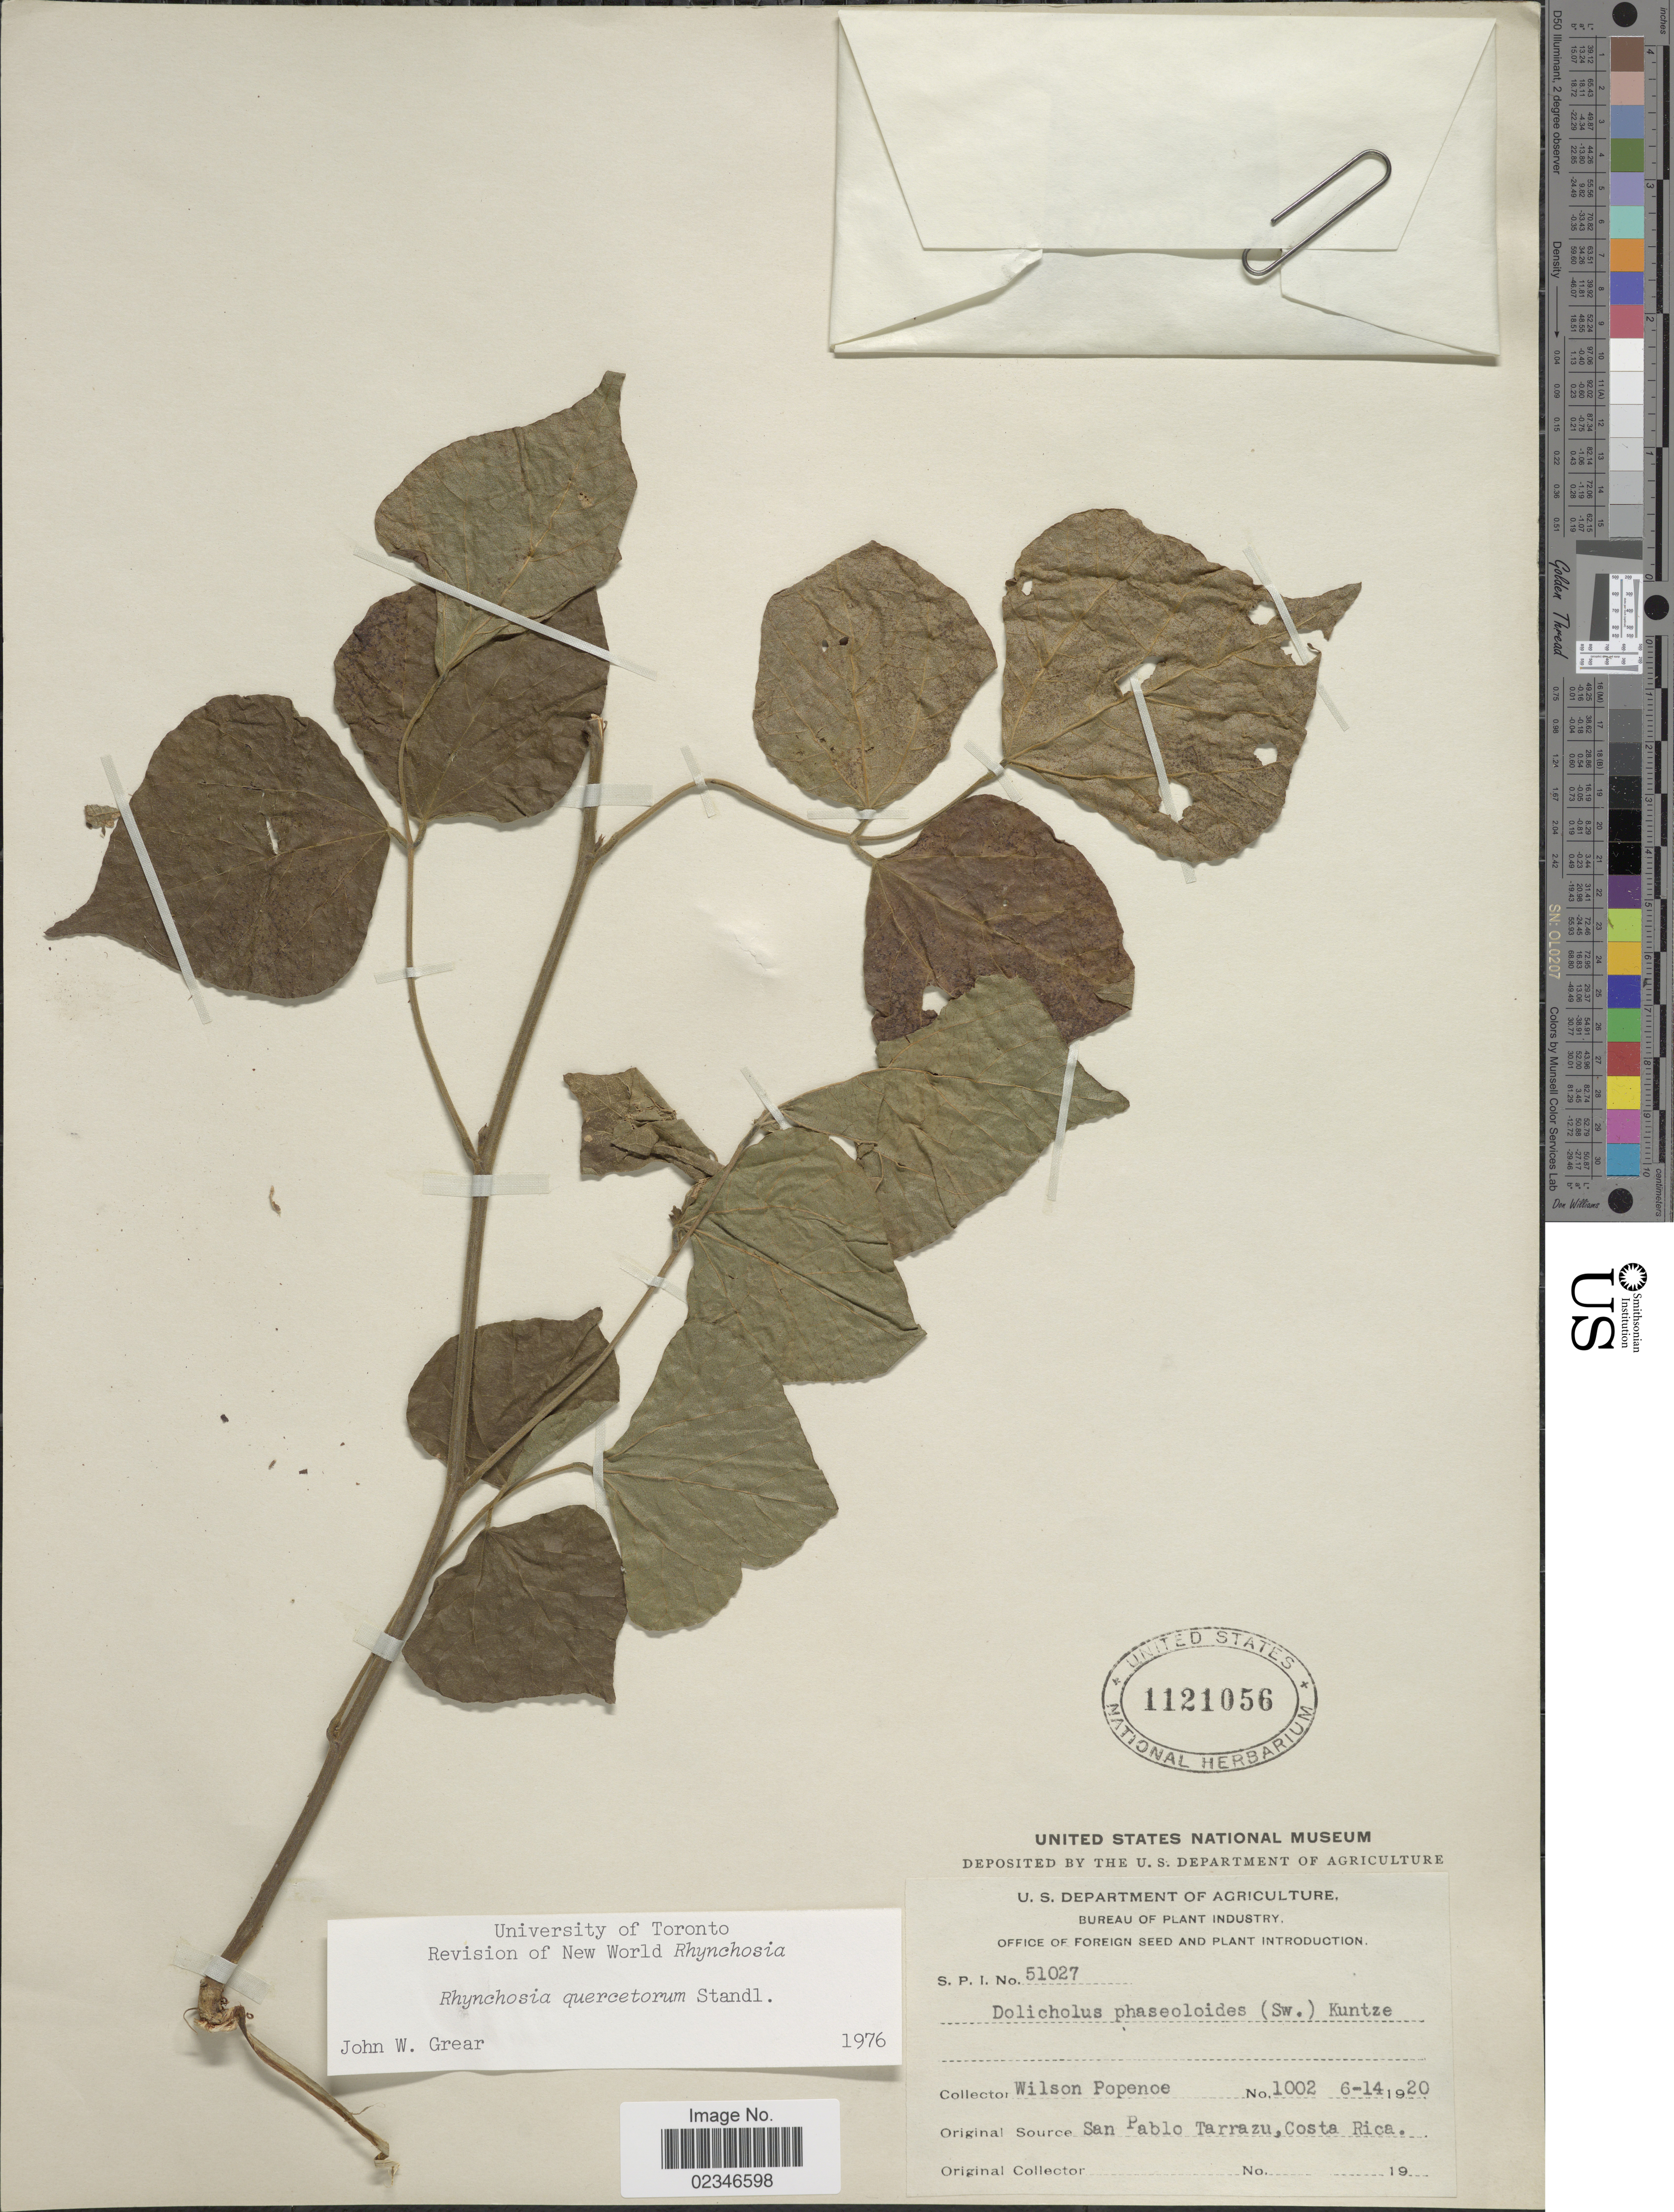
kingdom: Plantae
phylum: Tracheophyta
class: Magnoliopsida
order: Fabales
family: Fabaceae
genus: Rhynchosia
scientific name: Rhynchosia quercetorum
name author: Standl.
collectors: W. Popenoe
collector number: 1002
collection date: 1920-06-14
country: Costa Rica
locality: San Pablo Tarrazu, Costa Rica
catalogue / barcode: US 1121056